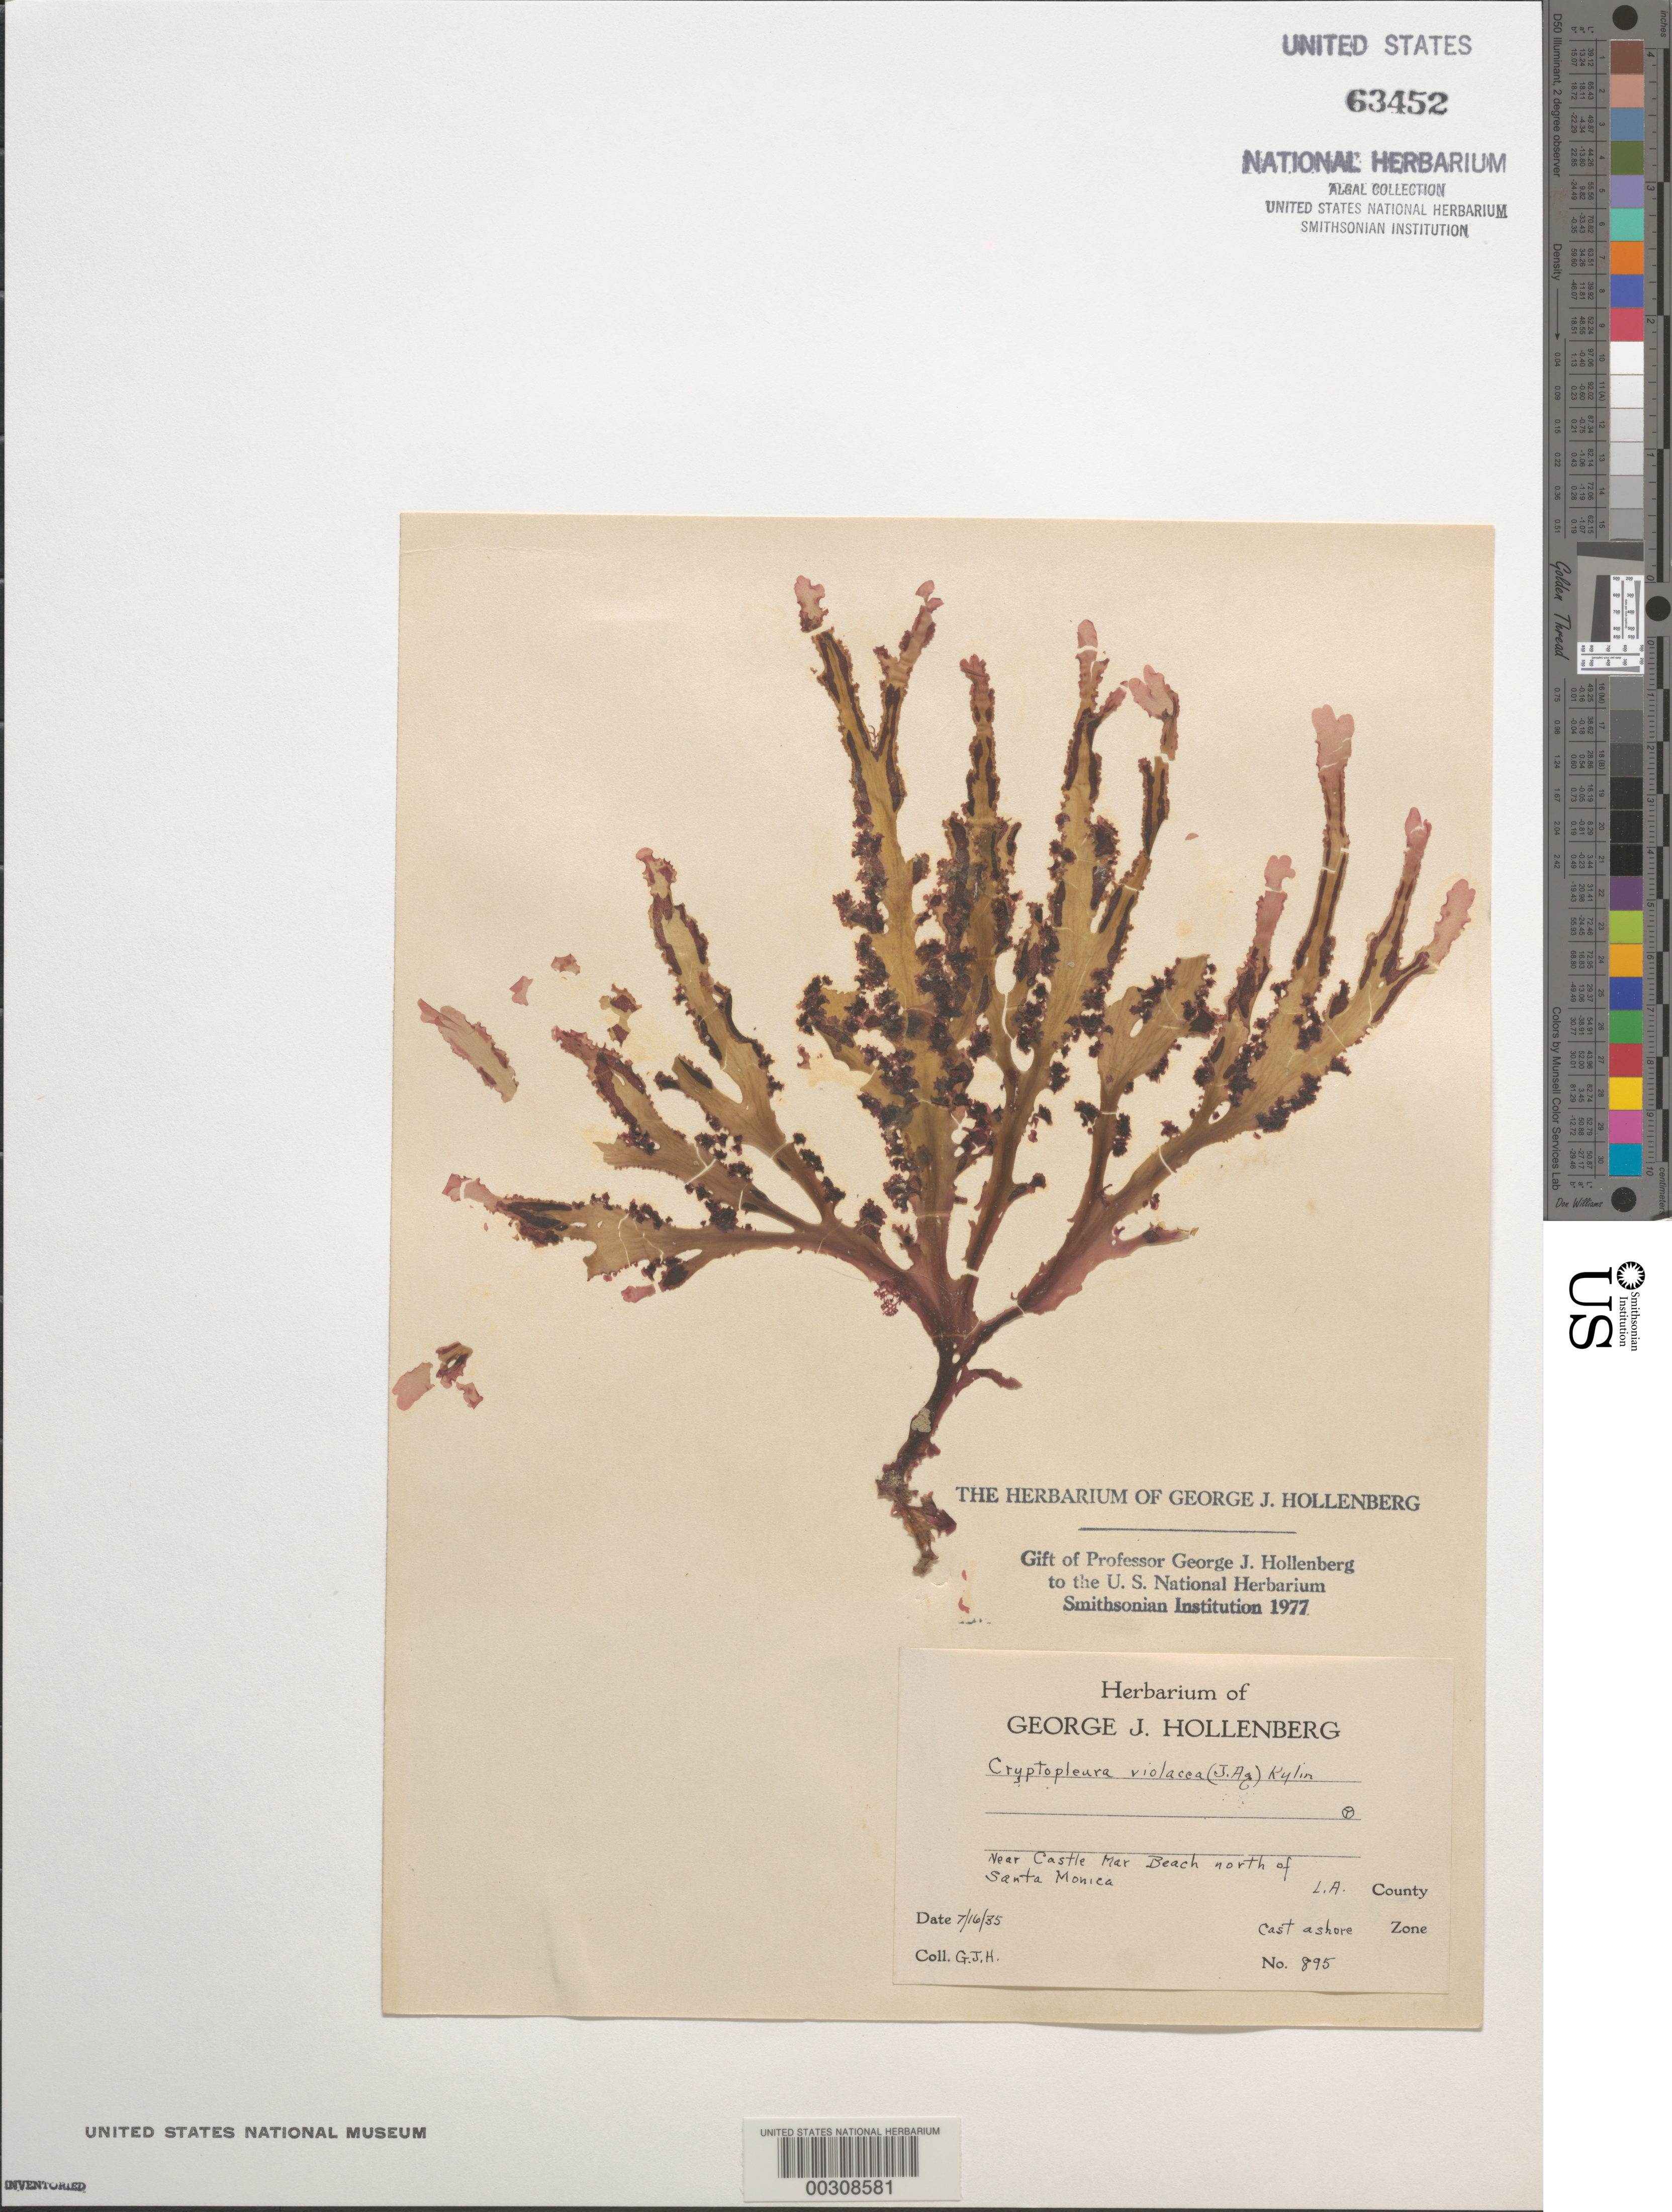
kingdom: Plantae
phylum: Rhodophyta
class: Florideophyceae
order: Ceramiales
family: Delesseriaceae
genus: Cryptopleura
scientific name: Cryptopleura violacea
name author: (J. Ag.) Kylin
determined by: Hollenberg, George J.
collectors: G. Hollenberg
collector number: GJH 895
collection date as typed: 16 Jul 1935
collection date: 1935-07-16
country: United States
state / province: California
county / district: Los Angeles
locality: Near Castle Mar Beach, north of Santa Monica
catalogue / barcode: US 63452